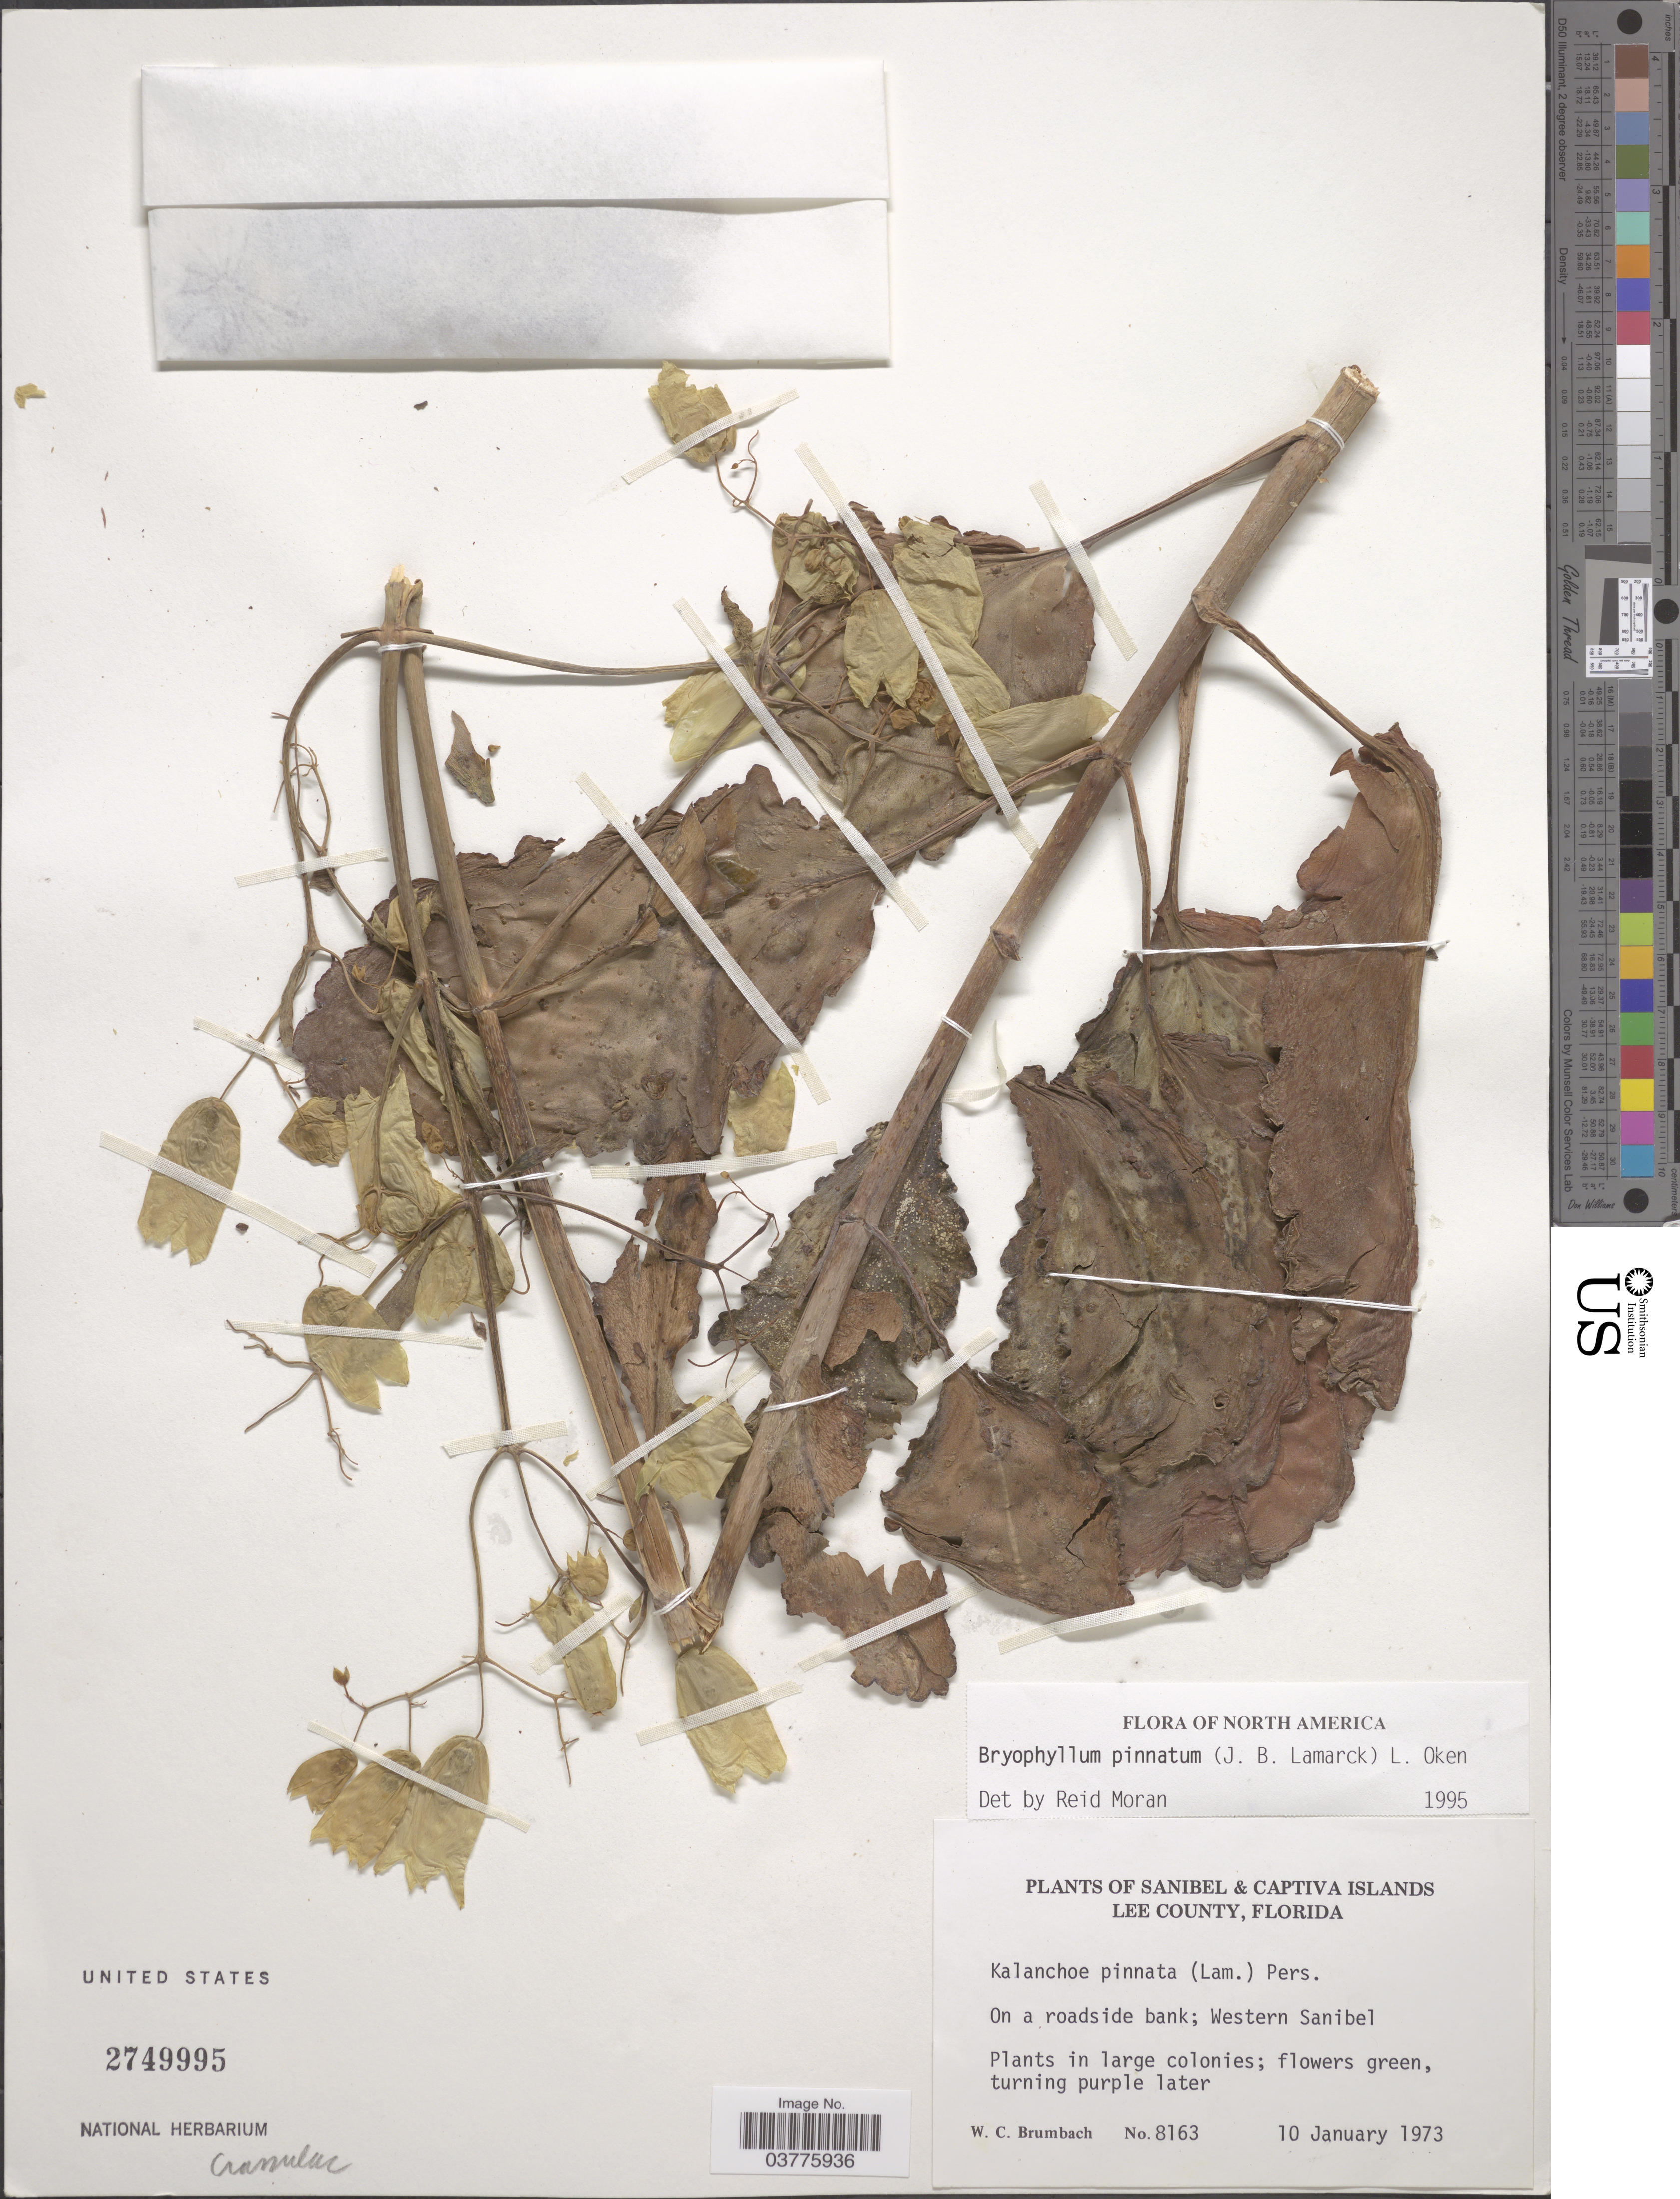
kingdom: Plantae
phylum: Tracheophyta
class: Magnoliopsida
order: Saxifragales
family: Crassulaceae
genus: Kalanchoe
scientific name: Kalanchoe pinnata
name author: (Lam.) Pers.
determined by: Strong, Mark T., (BOT), Smithsonian Institution - National Museum of Natural History (UNITED STATES)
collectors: W. C. Brumbach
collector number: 8163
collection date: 1973-01-10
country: United States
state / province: Florida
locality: Sanibel Island. Lee County. On a roadside bank; Western Sanibel.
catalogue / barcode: US 2749995